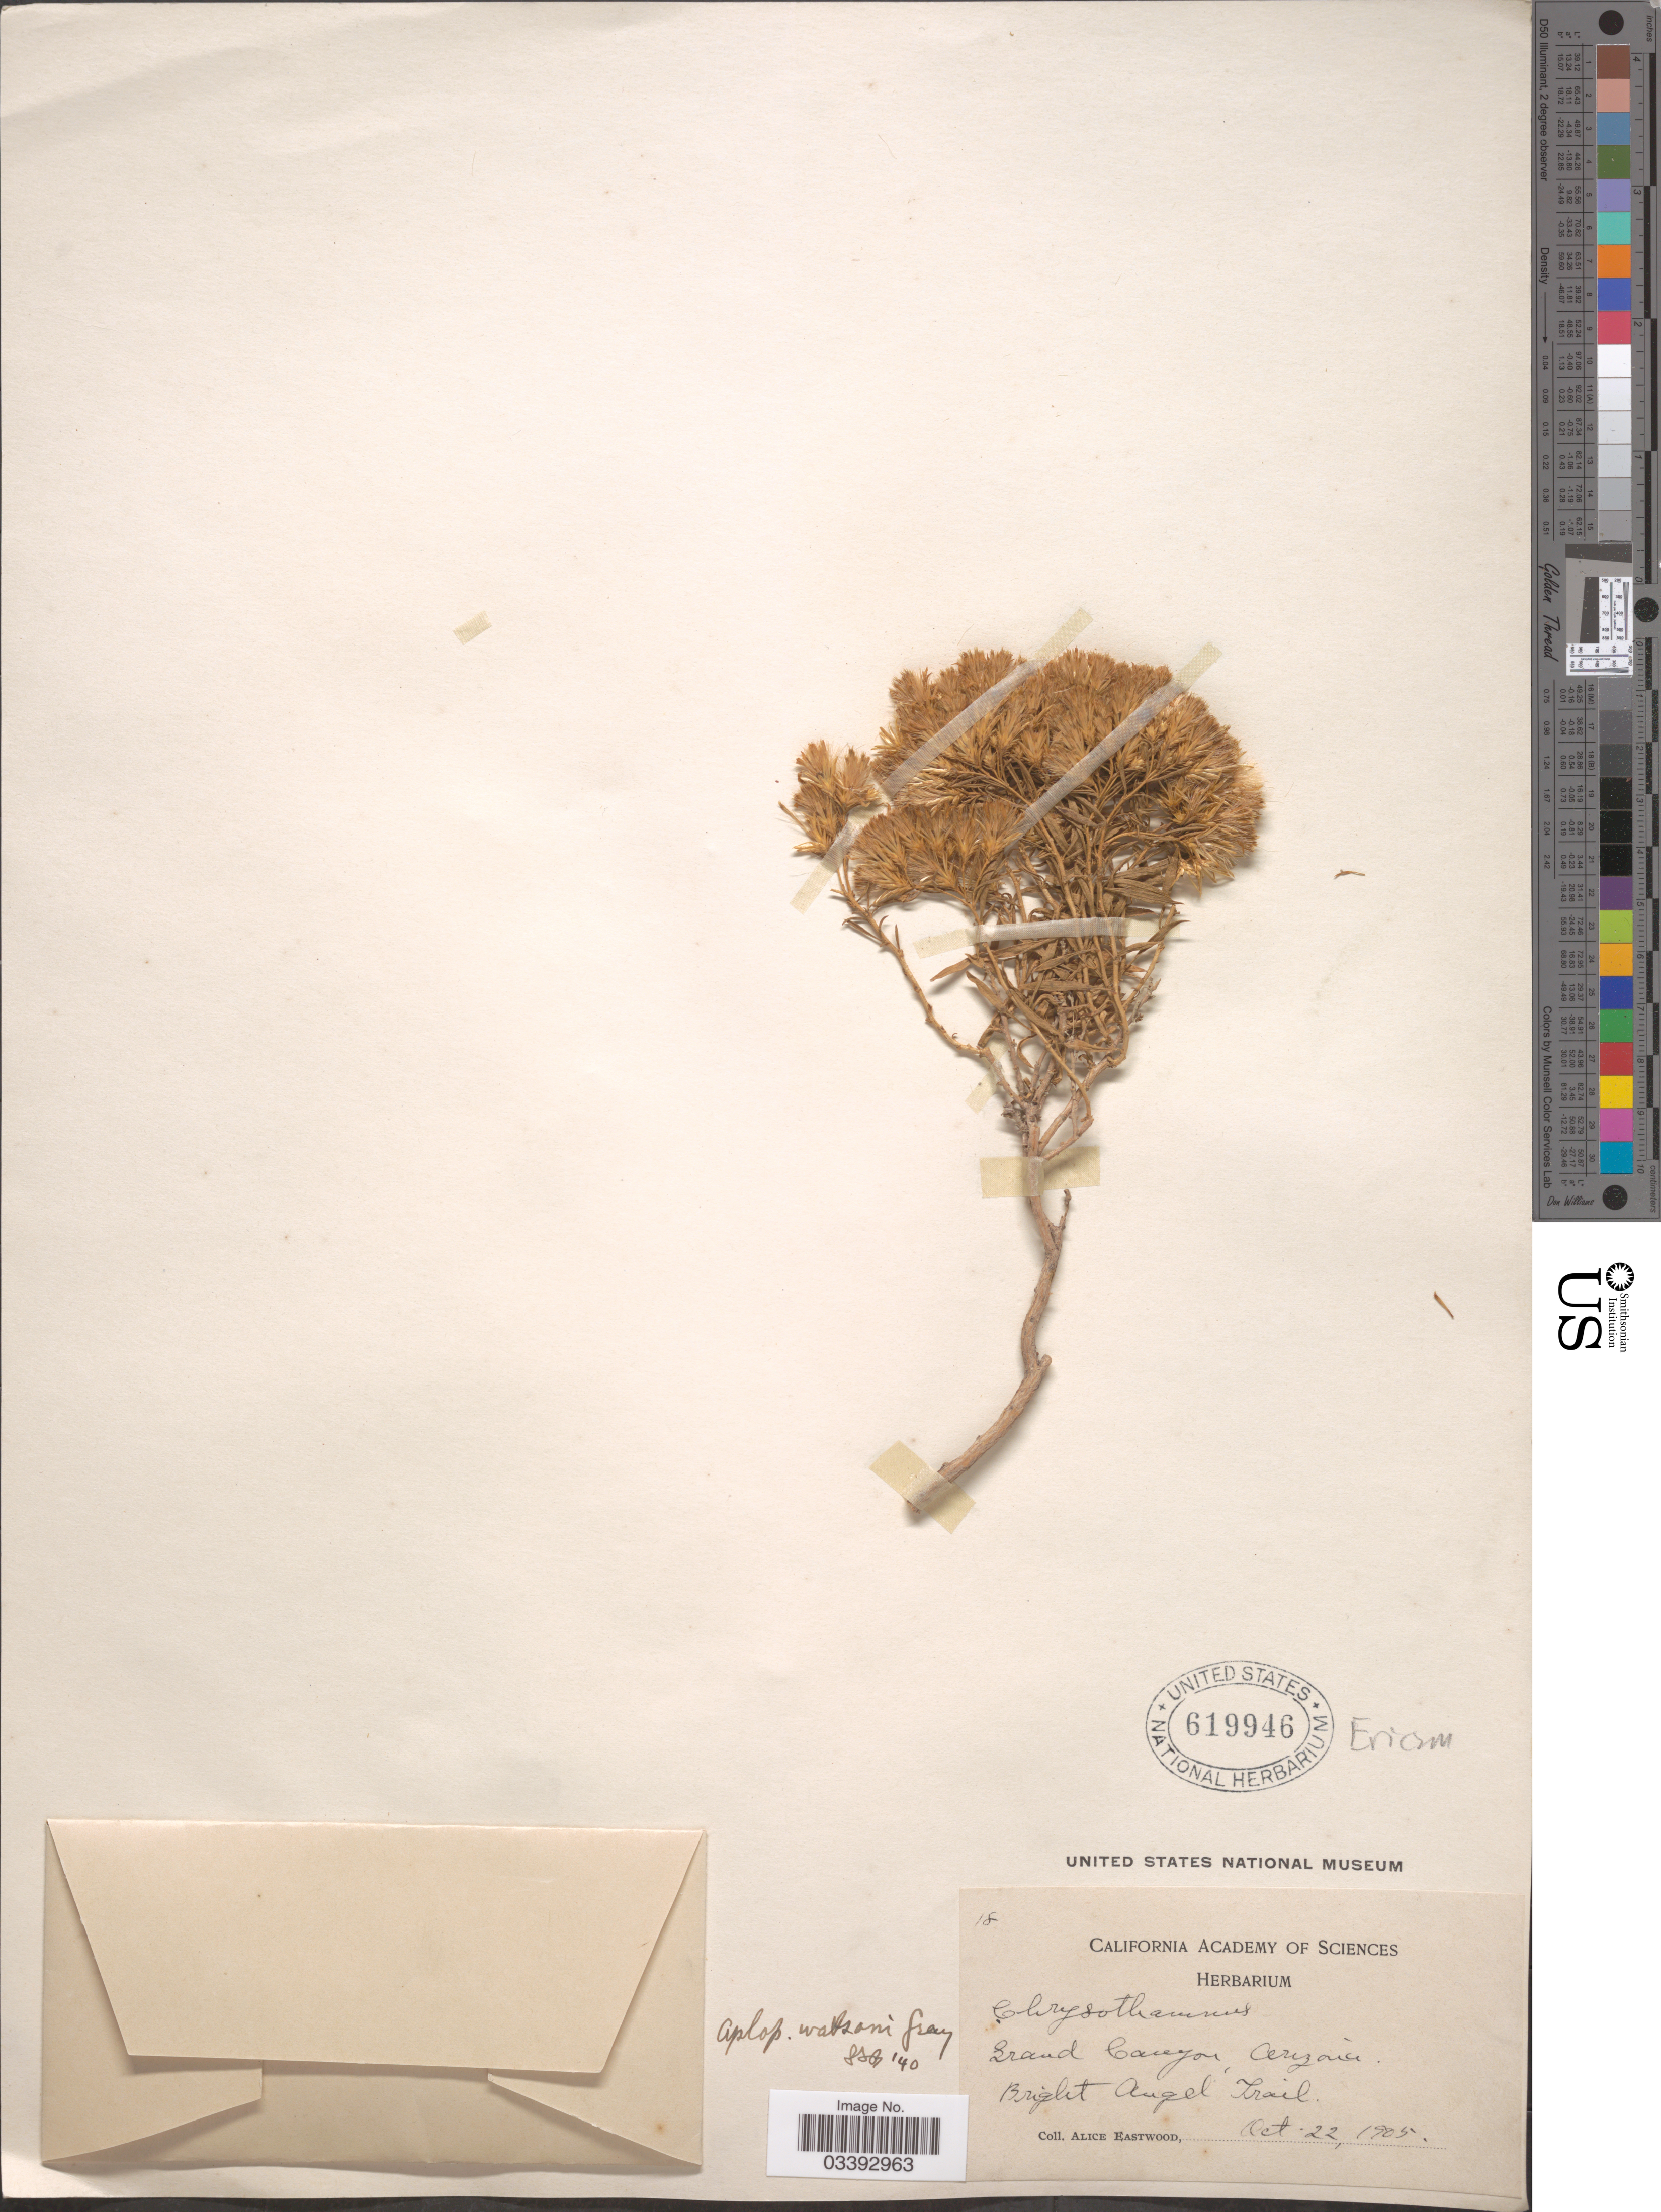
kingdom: Plantae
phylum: Tracheophyta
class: Magnoliopsida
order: Asterales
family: Asteraceae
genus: Ericameria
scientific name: Ericameria watsonii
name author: (A. Gray) G.L. Nesom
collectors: A. Eastwood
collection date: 1905-10-22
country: United States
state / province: Arizona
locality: Grand Canyon, Arizona. Bright Angel Trail.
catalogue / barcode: US 619946